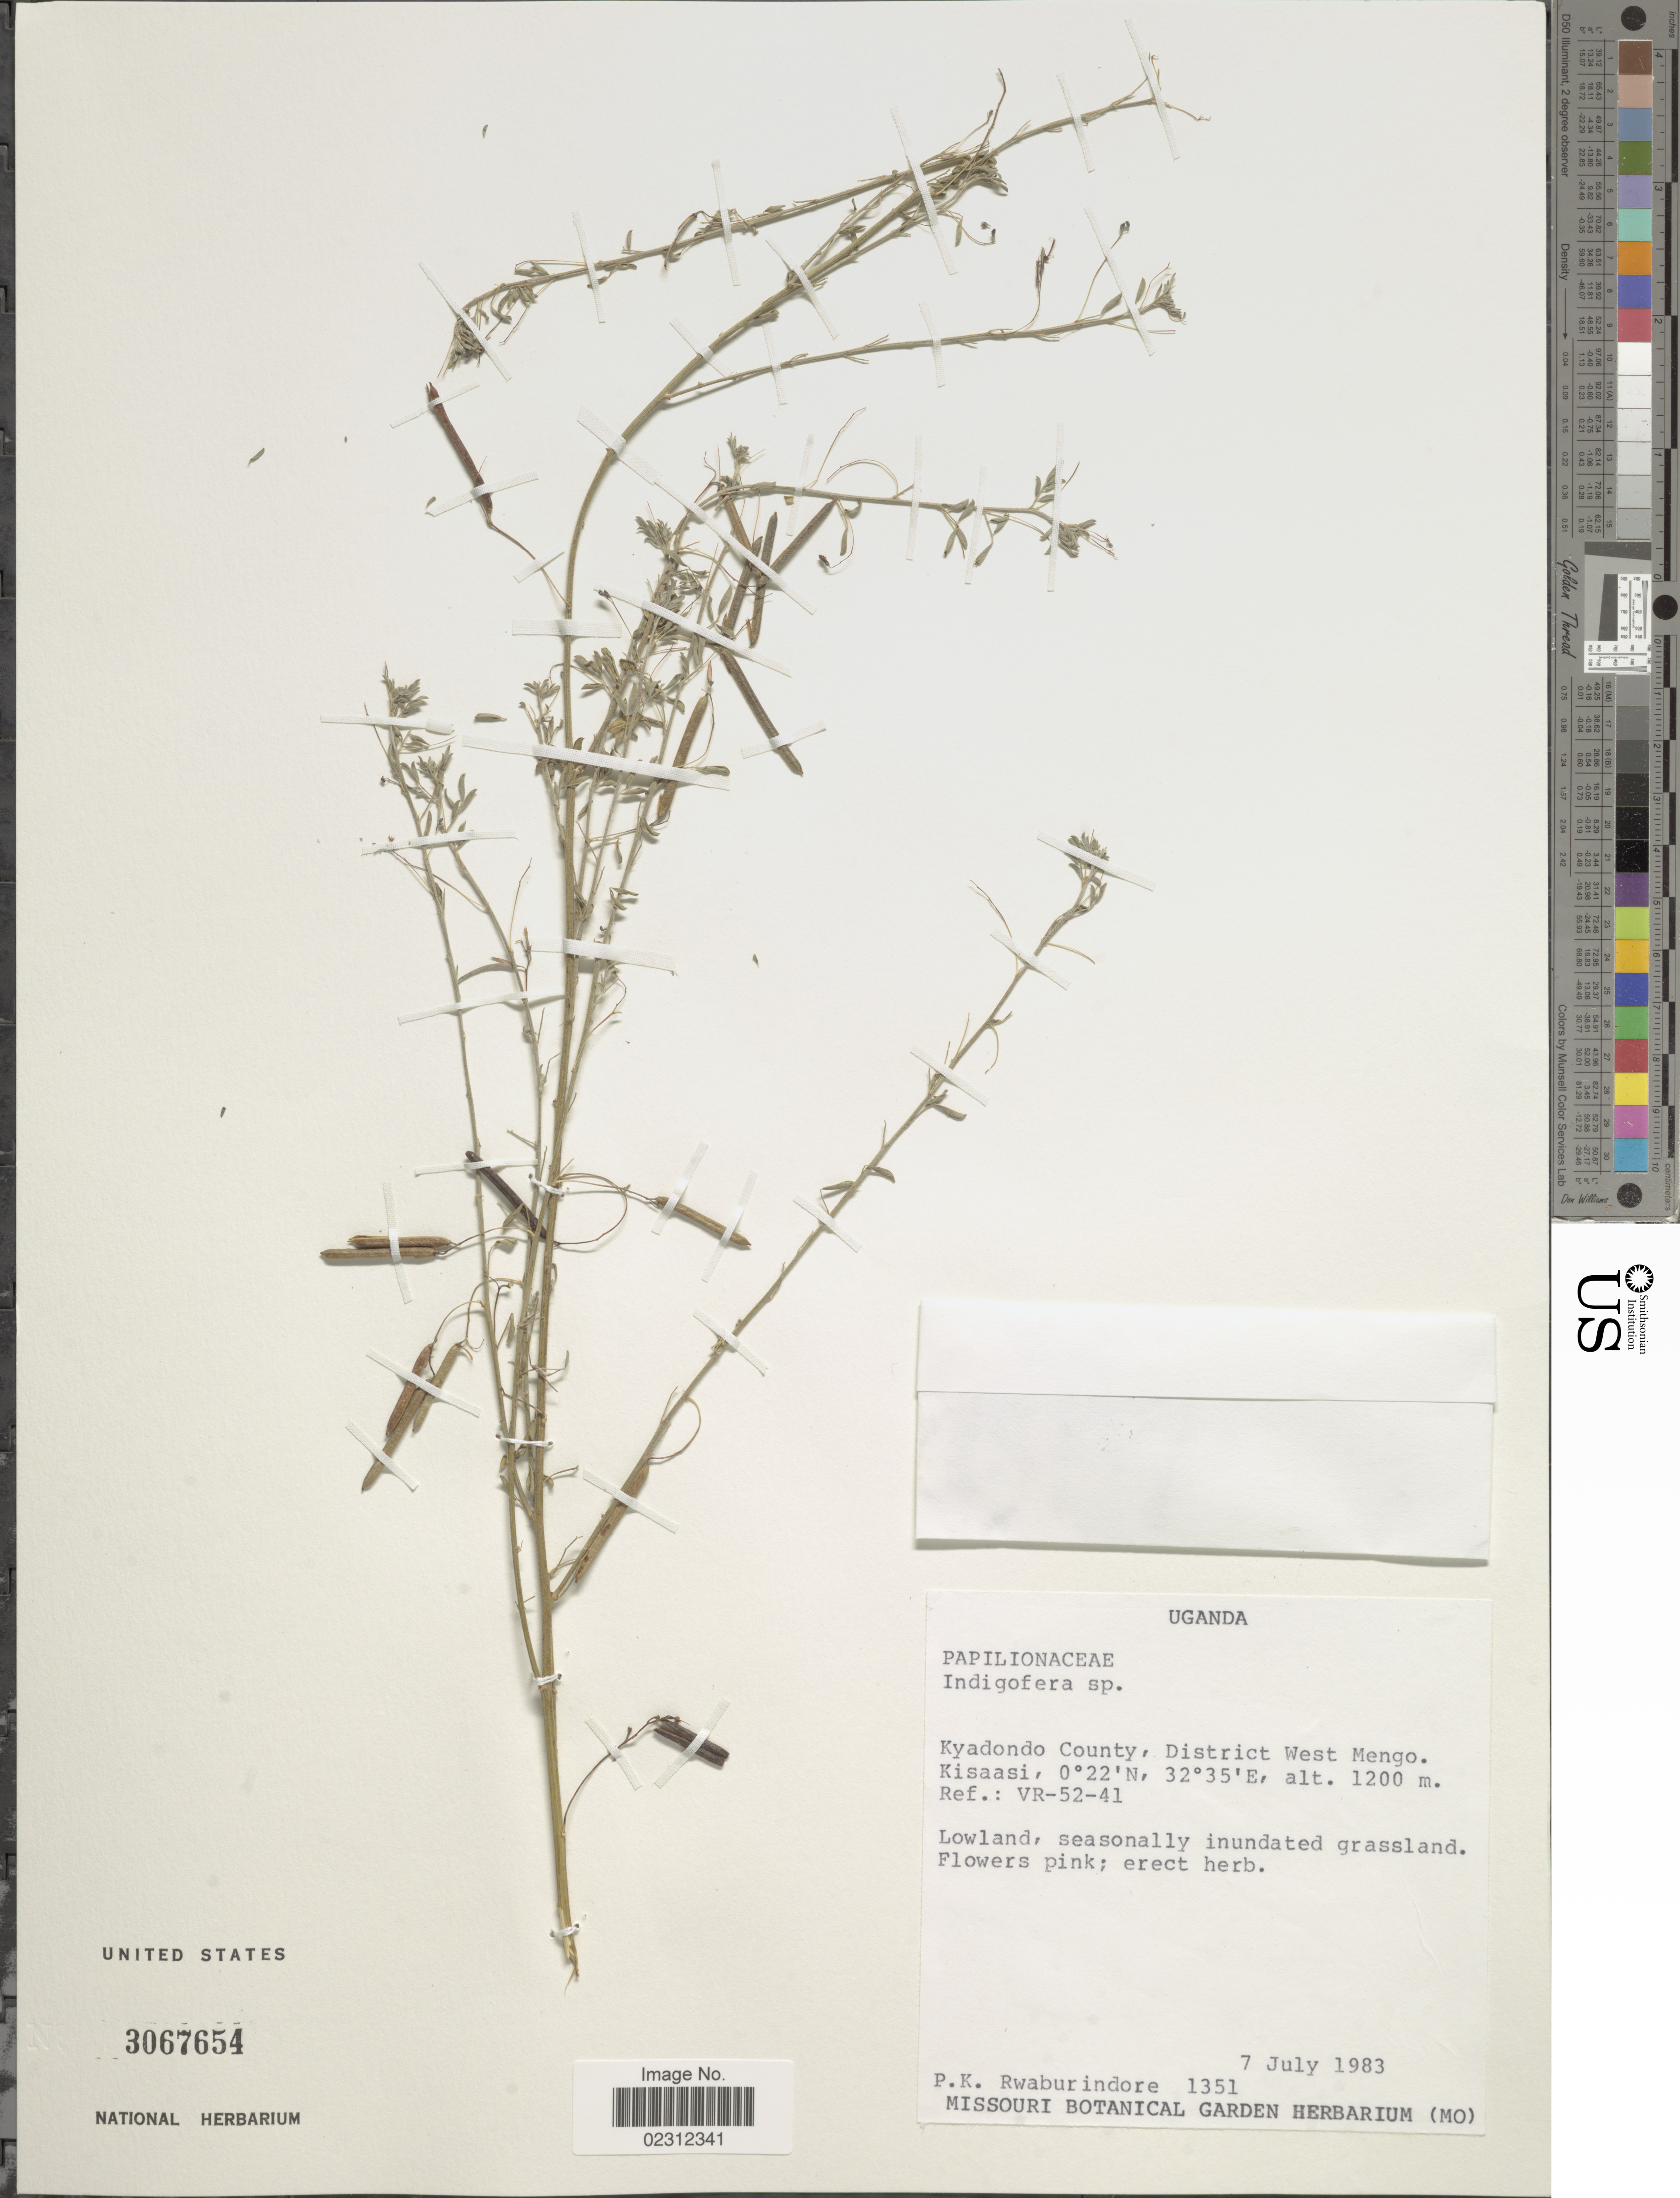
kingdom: Plantae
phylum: Tracheophyta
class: Magnoliopsida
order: Fabales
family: Fabaceae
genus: Indigofera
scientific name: Indigofera sp.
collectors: P. Rwaburindore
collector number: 1351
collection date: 1983-07-07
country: Uganda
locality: Kyadondo County, District West Mengo. Kisaasi, Ref.: VR-52-41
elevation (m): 1200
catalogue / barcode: US 3067654